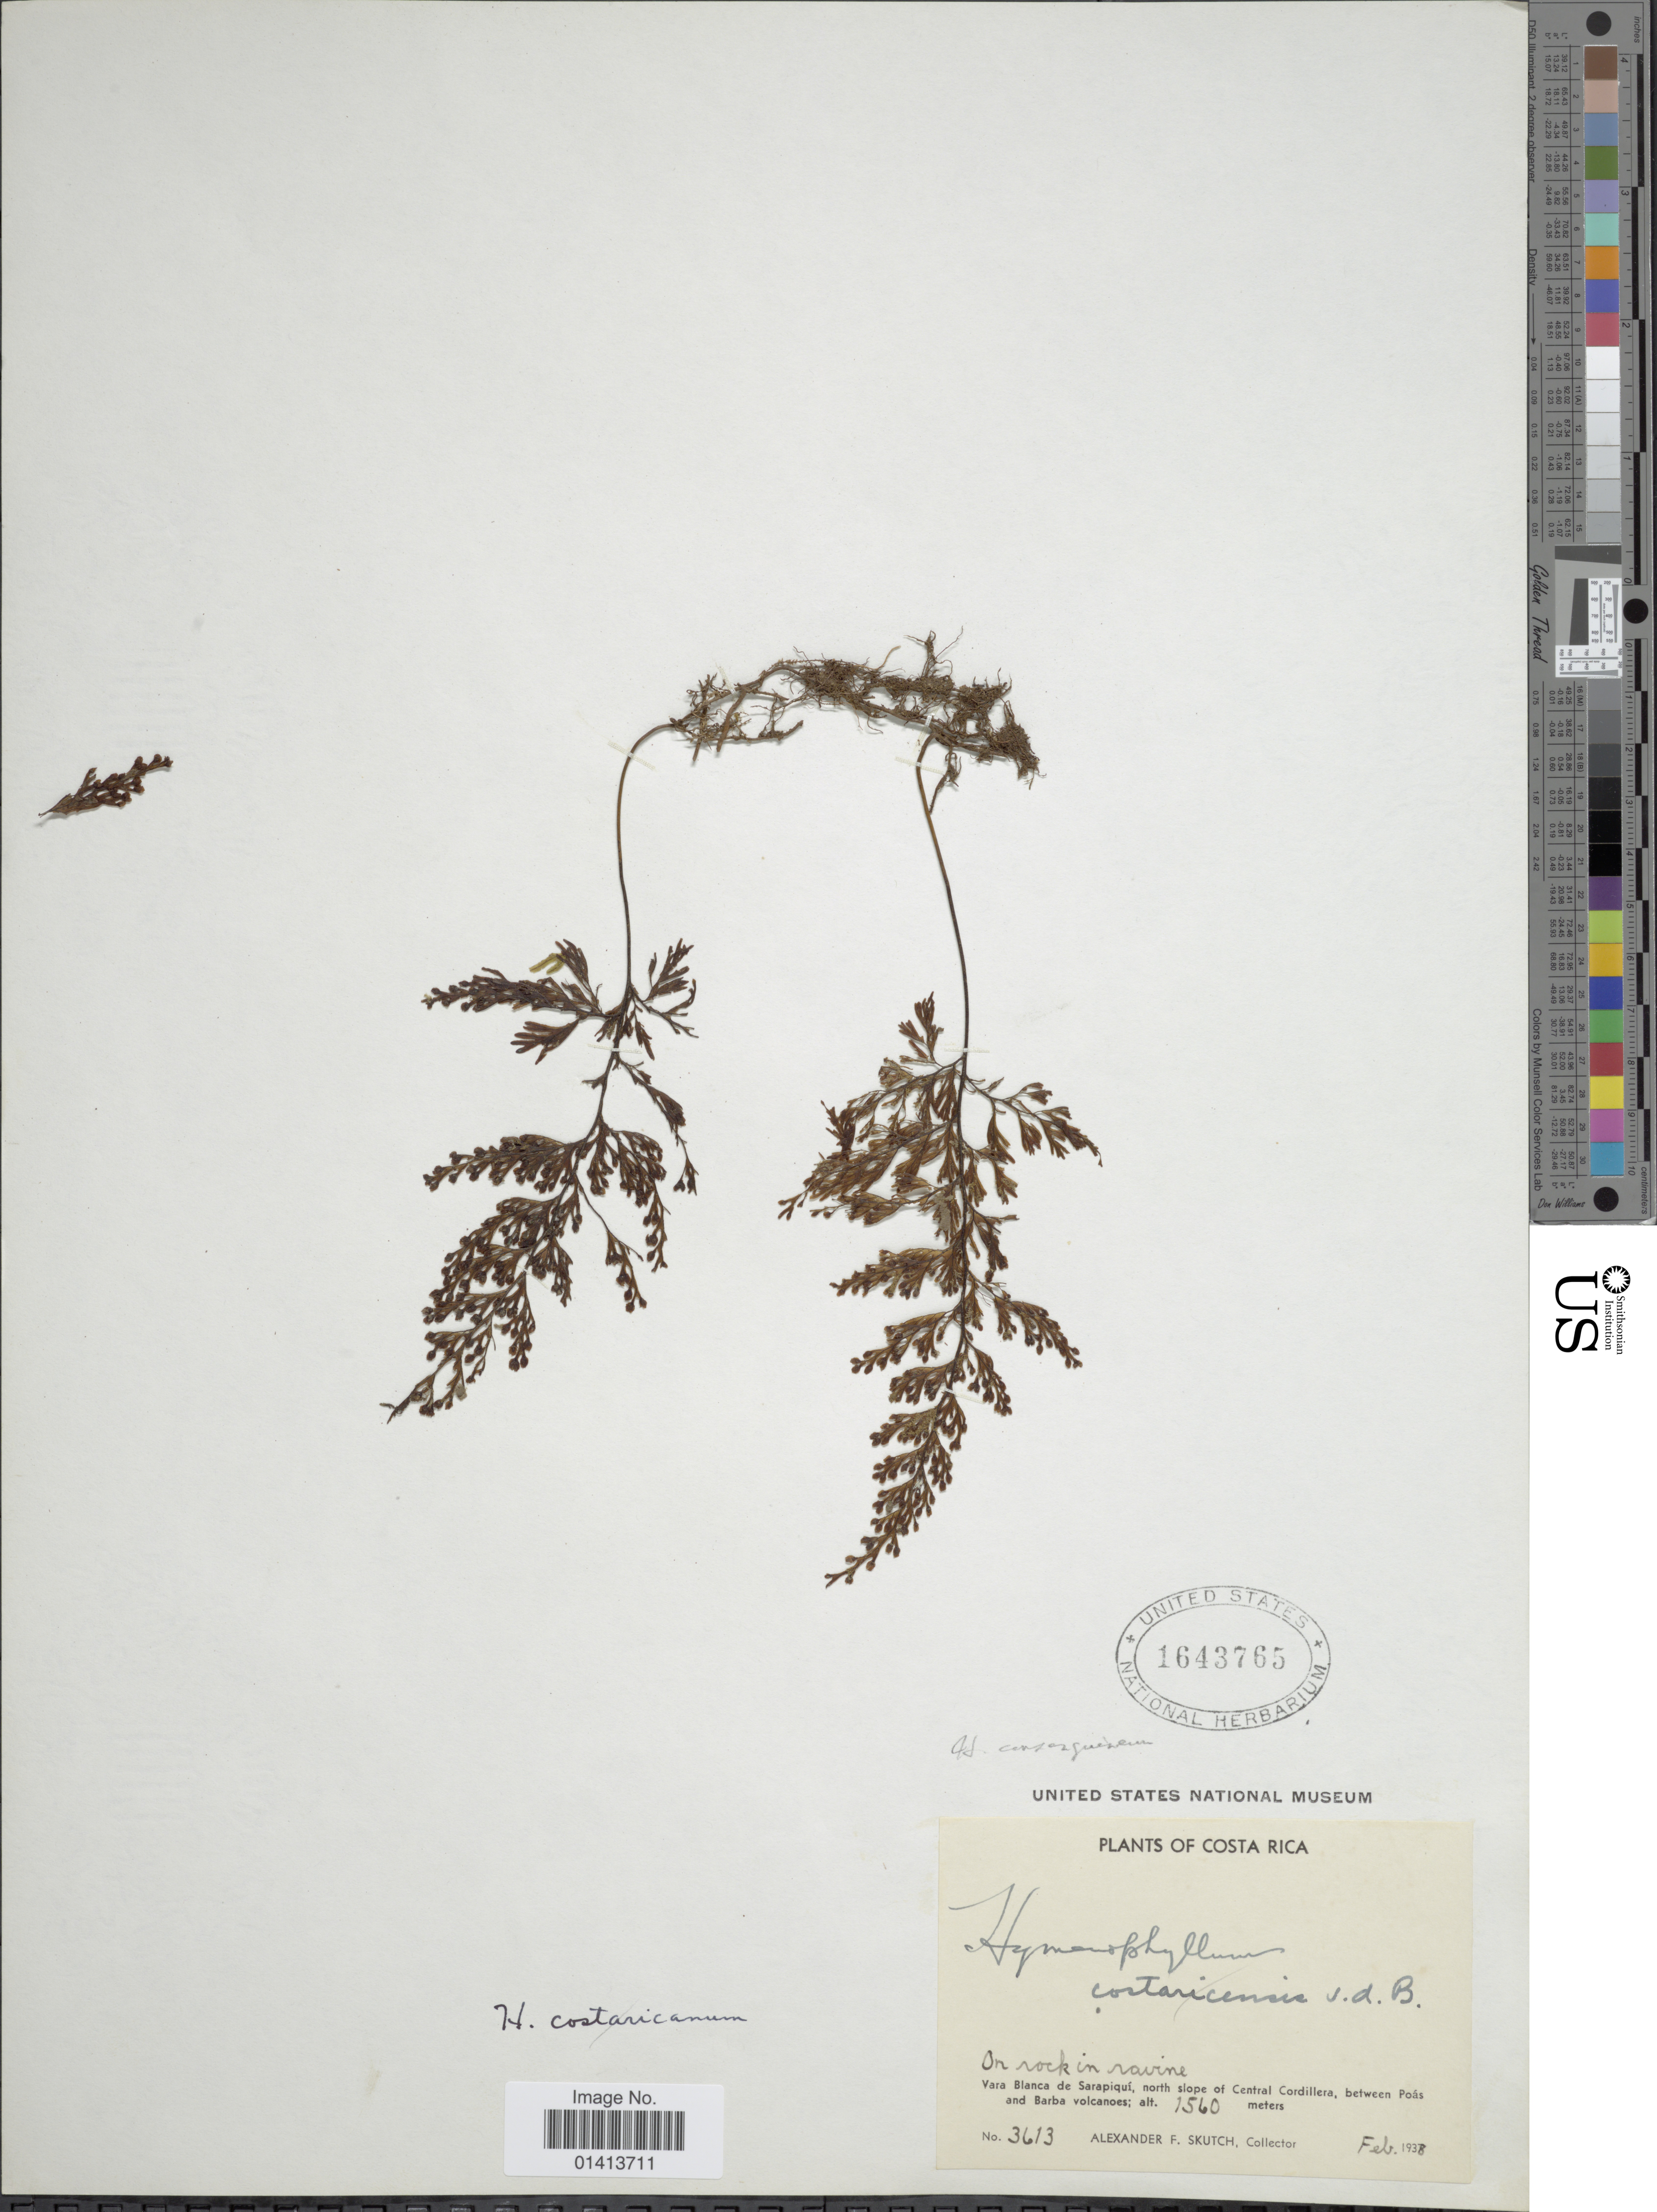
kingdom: Plantae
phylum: Tracheophyta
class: Polypodiopsida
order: Hymenophyllales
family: Hymenophyllaceae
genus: Hymenophyllum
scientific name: Hymenophyllum consanguineum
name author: C.V. Morton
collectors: A. F. Skutch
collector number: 3613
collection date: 1938-02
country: Costa Rica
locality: Vara Blanca de Sarapiquí, North slope of Central Cordillera, between Poás and Barba volcanoes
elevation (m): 1560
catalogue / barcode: US 1643765